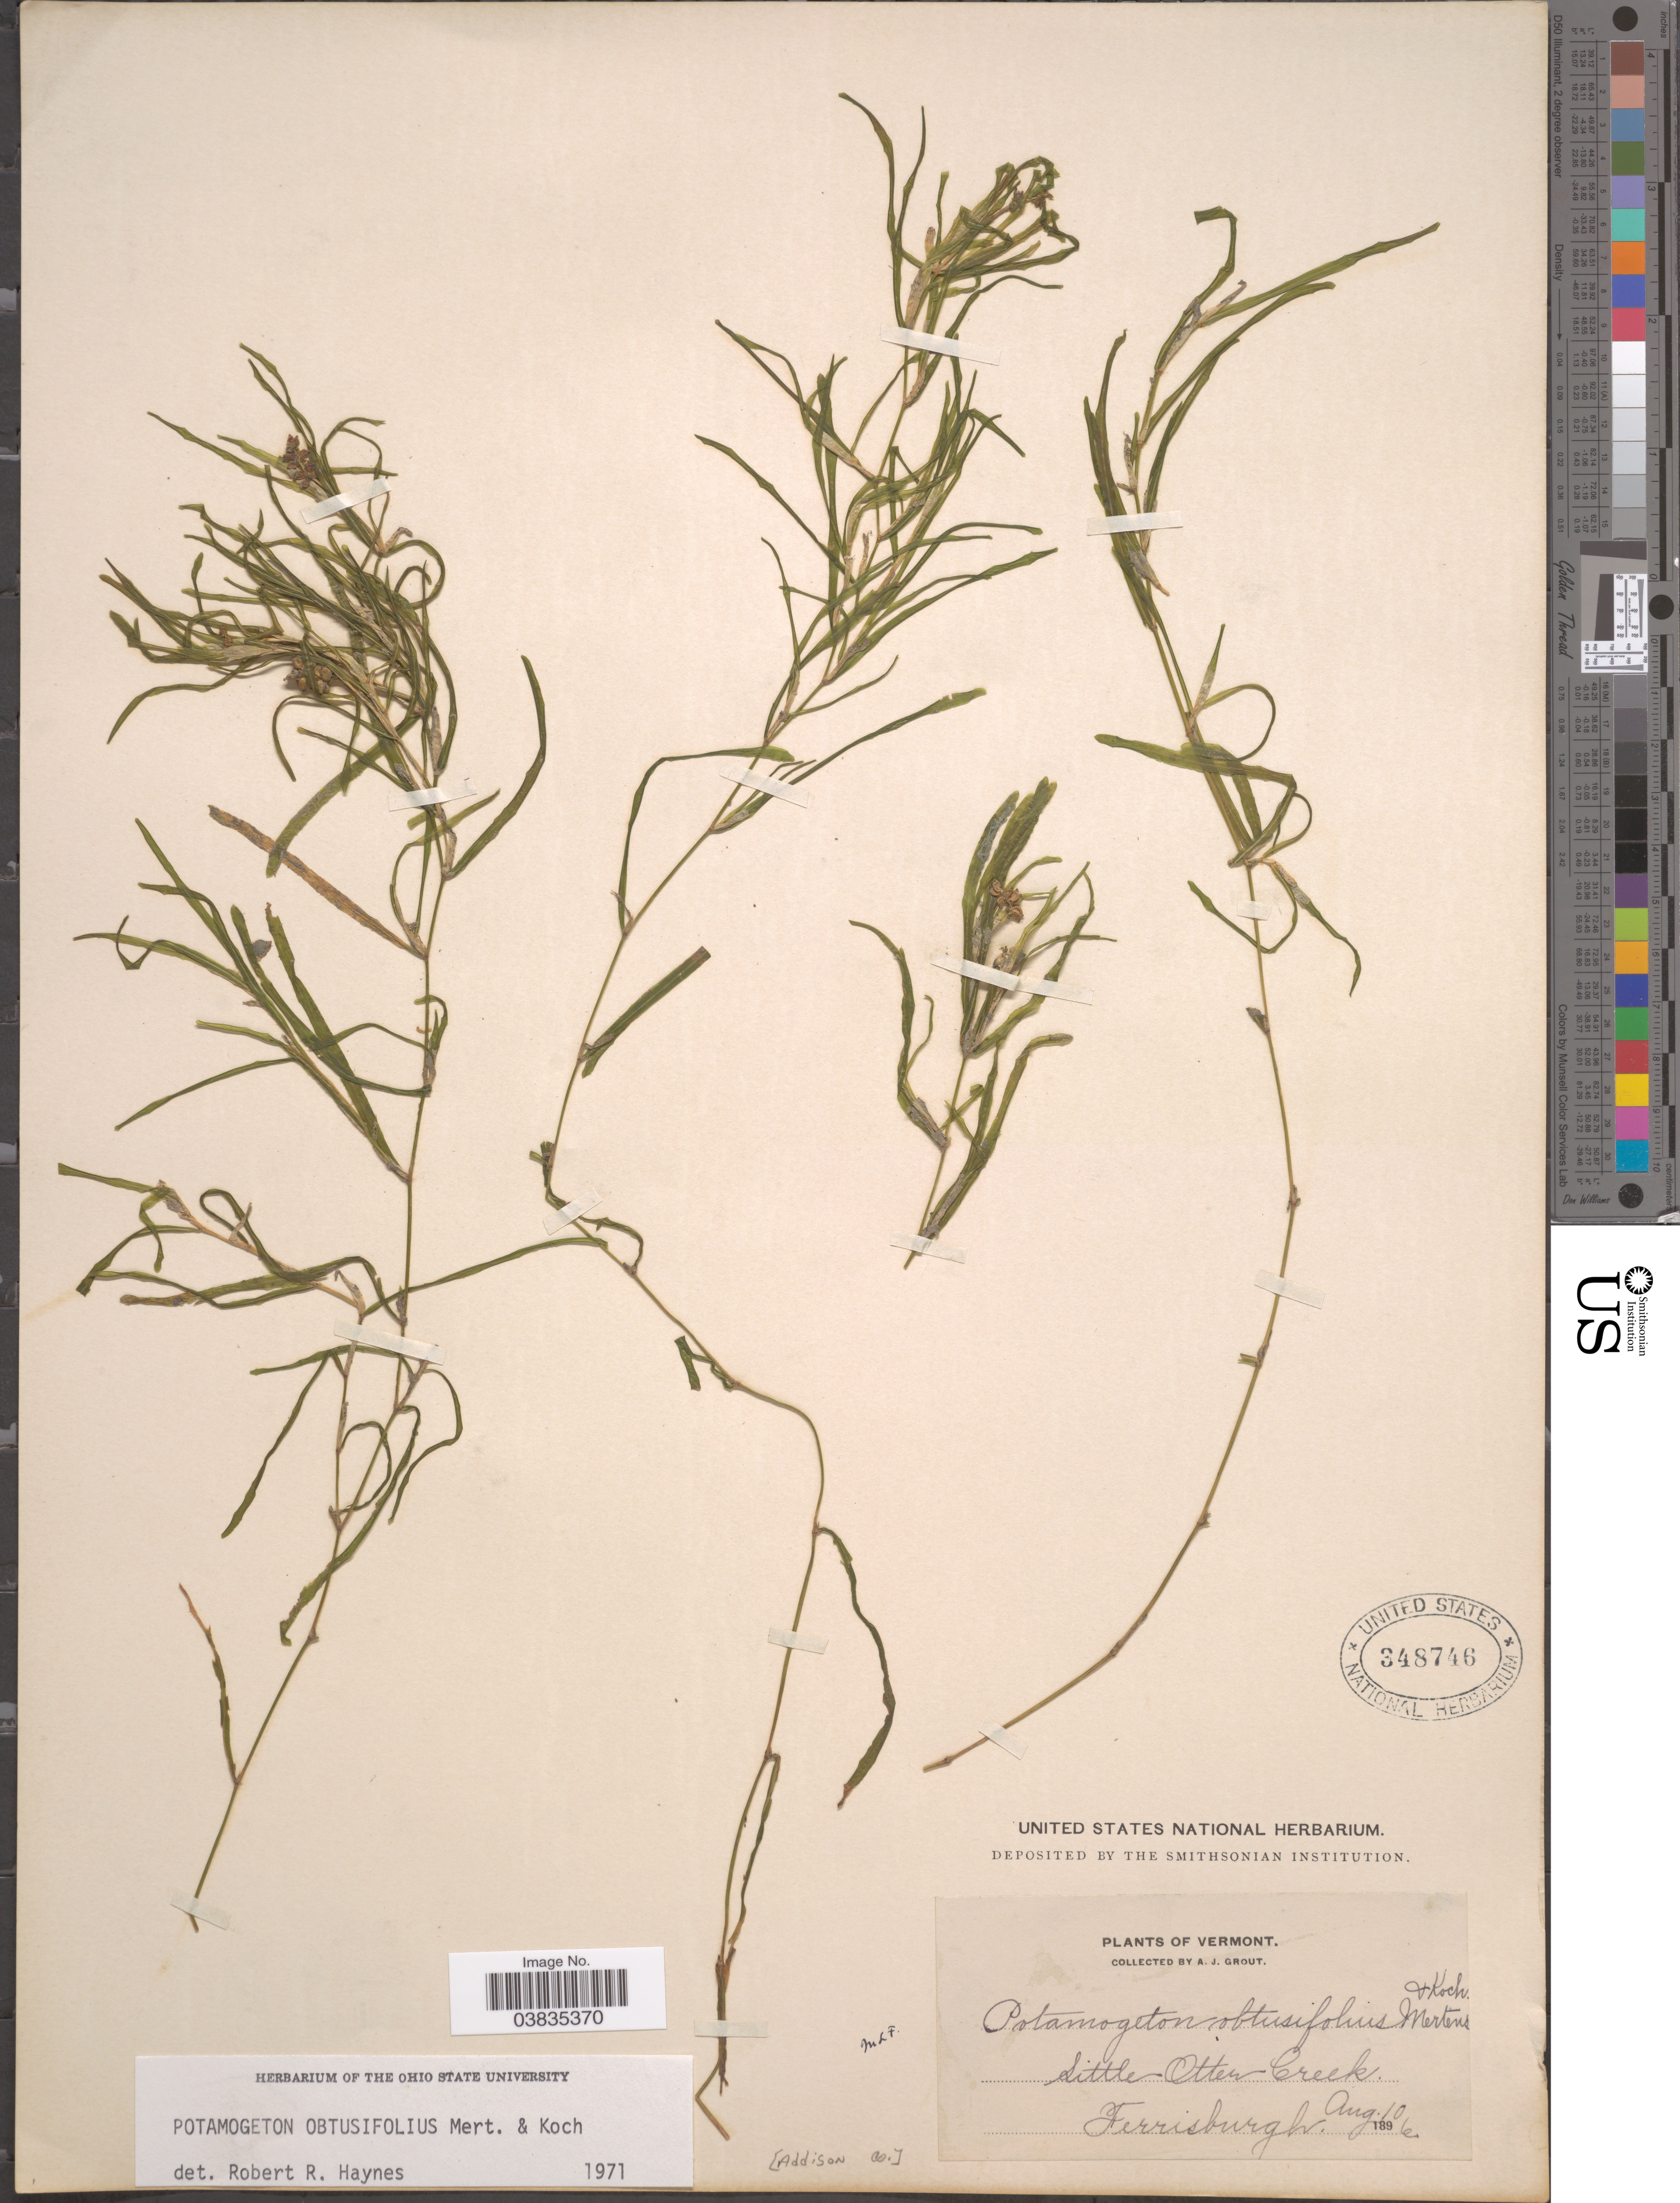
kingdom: Plantae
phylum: Tracheophyta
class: Liliopsida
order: Alismatales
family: Potamogetonaceae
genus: Potamogeton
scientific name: Potamogeton obtusifolius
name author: Mert. & W.D.J. Koch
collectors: A. J. Grout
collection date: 1896-08-10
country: United States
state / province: Vermont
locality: Little Otter Creek. Ferrisburgh. [Addison Co.].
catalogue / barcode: US 348746